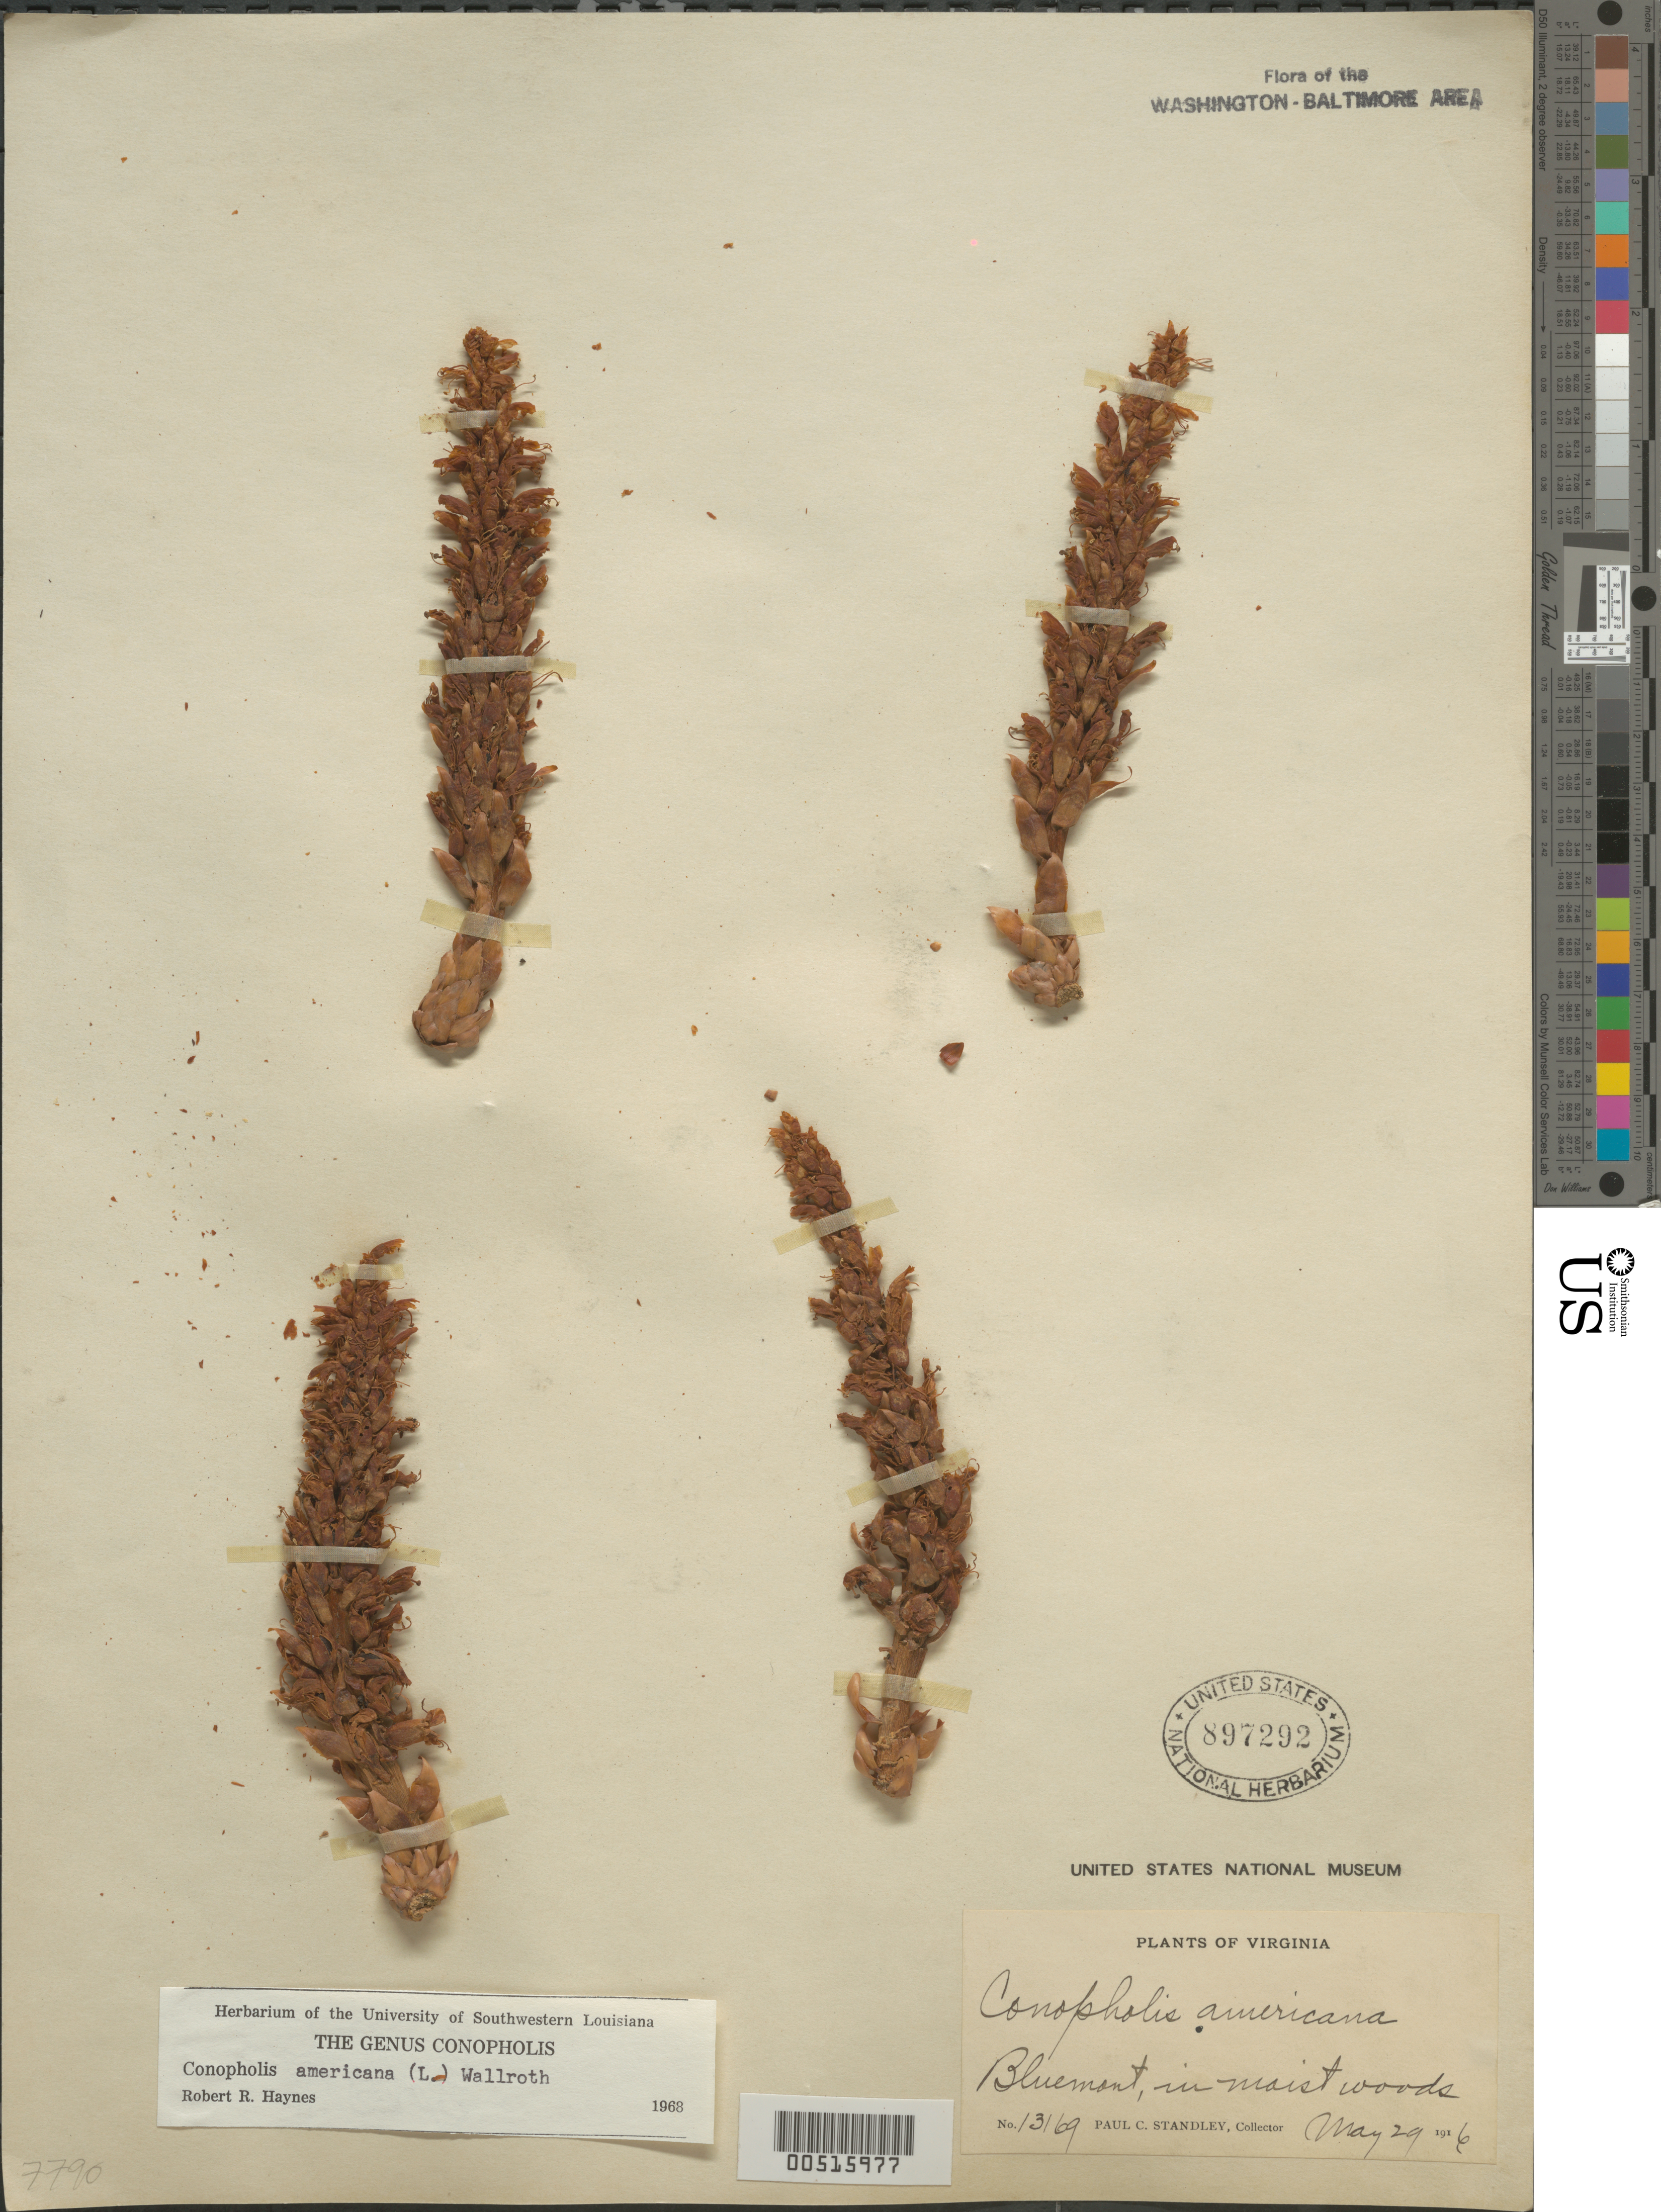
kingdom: Plantae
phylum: Tracheophyta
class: Magnoliopsida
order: Lamiales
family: Orobanchaceae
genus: Conopholis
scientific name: Conopholis americana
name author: (L. f.) Wallr.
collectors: P. C. Standley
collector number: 13169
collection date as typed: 29 May 1916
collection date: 1916-05-29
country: United States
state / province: Virginia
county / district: Loudoun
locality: Bluemont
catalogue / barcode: US 897292